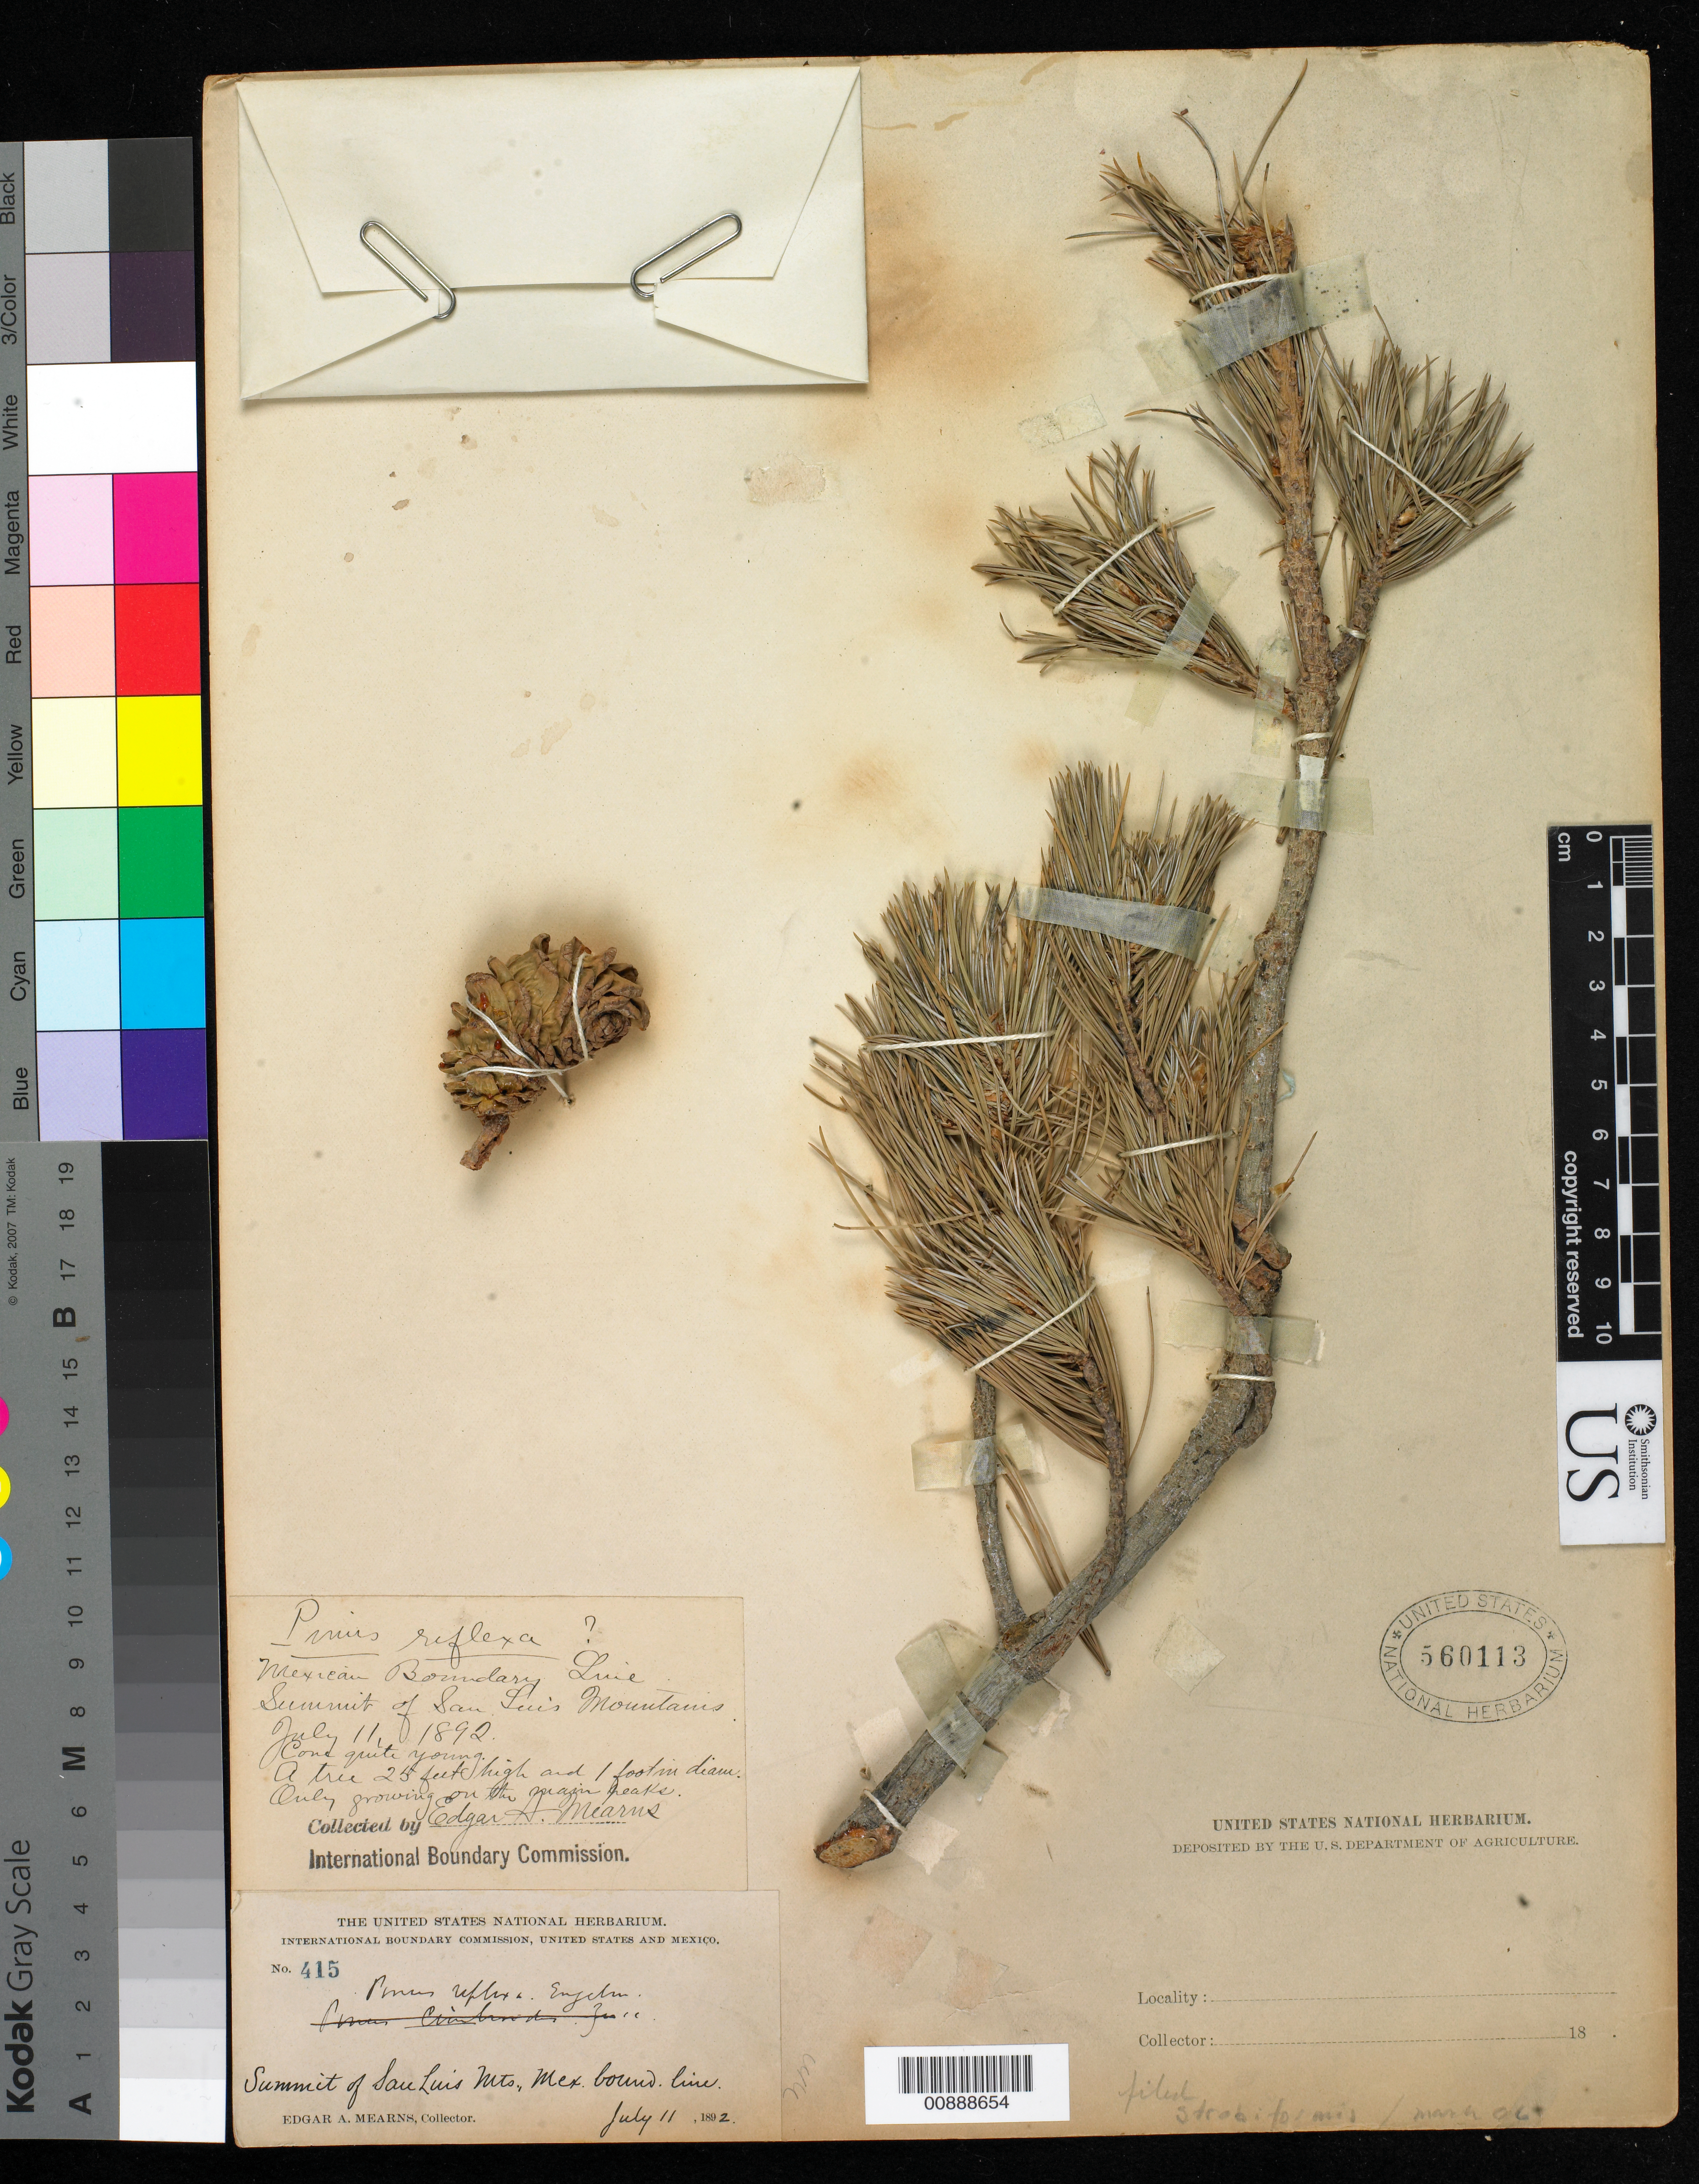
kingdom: Plantae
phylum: Tracheophyta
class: Pinopsida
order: Pinales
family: Pinaceae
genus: Pinus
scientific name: Pinus strobiformis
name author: Engelm.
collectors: E. A. Mearns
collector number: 415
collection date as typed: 11 Jul 1892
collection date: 1892-07-11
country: United States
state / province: New Mexico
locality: Summit of the San Luis Mountains, Mexican Boundary Line.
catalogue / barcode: US 560113